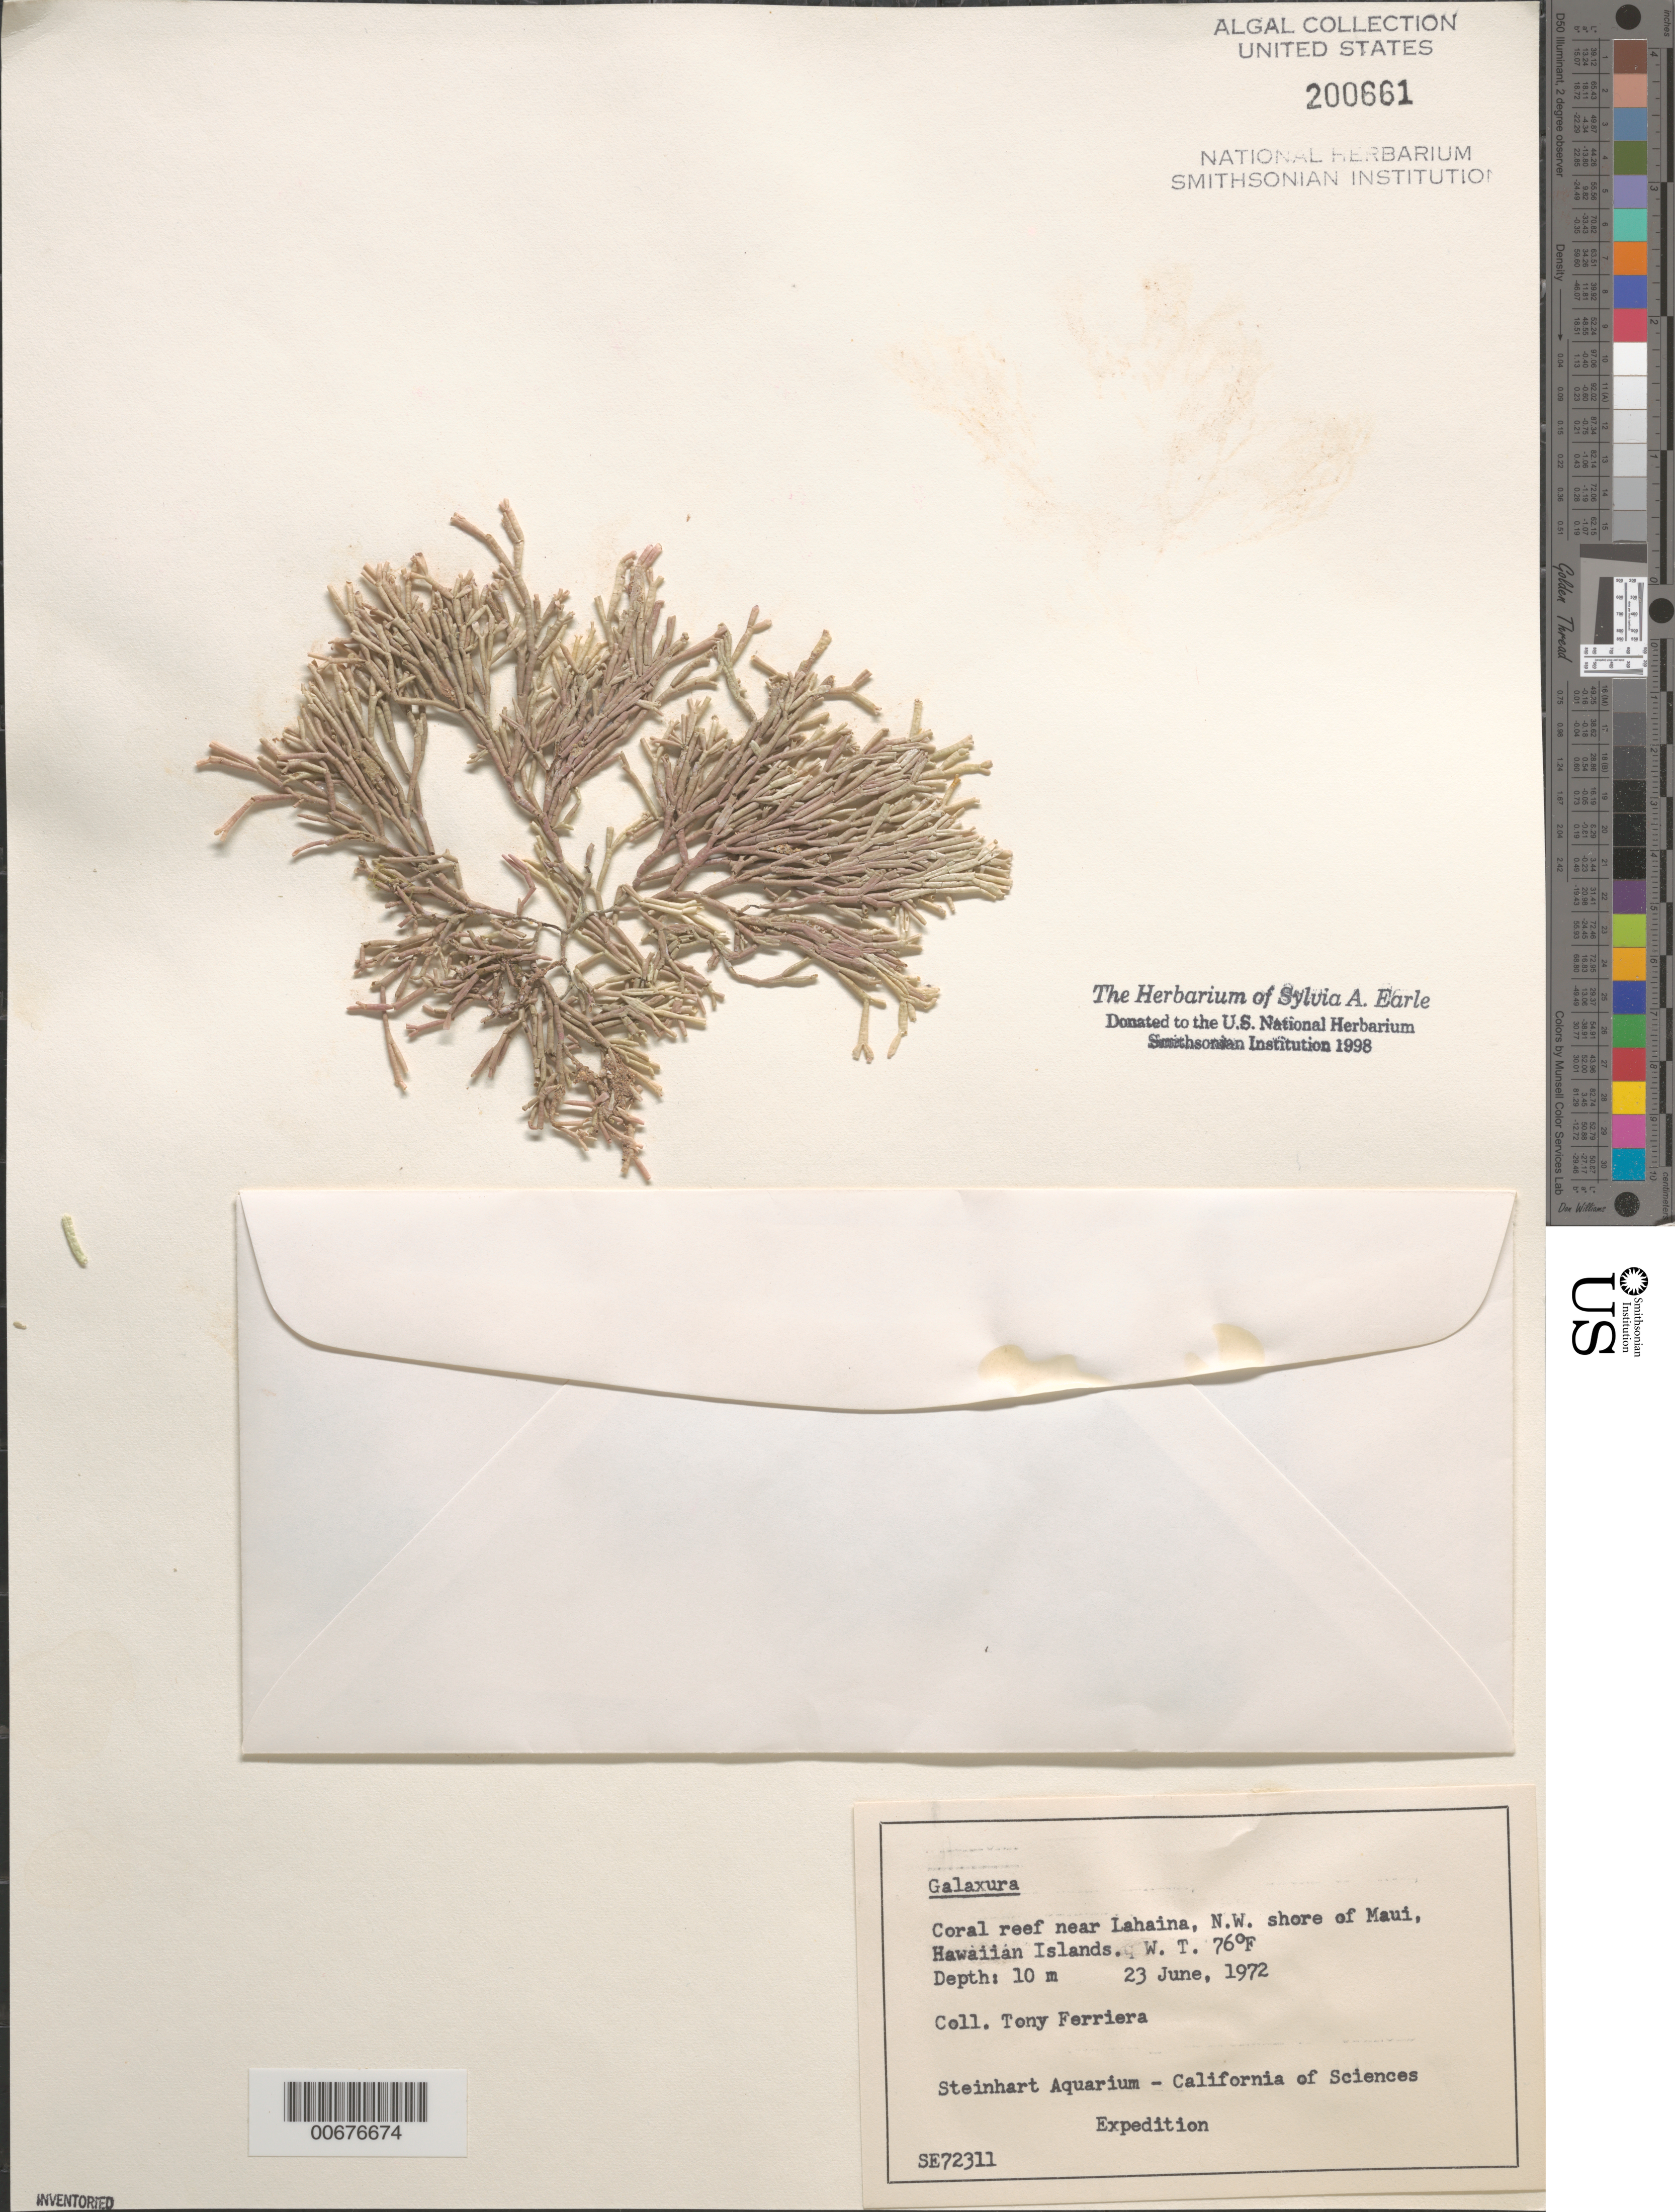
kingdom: Plantae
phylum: Rhodophyta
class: Florideophyceae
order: Nemaliales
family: Galaxauraceae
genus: Galaxaura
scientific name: Galaxaura sp.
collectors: A. Ferriera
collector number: SE 72311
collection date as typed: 23 Jun 1972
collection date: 1972-06-23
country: United States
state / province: Hawaii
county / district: Maui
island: Maui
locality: Coral reef near Lahaina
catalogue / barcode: US 200661